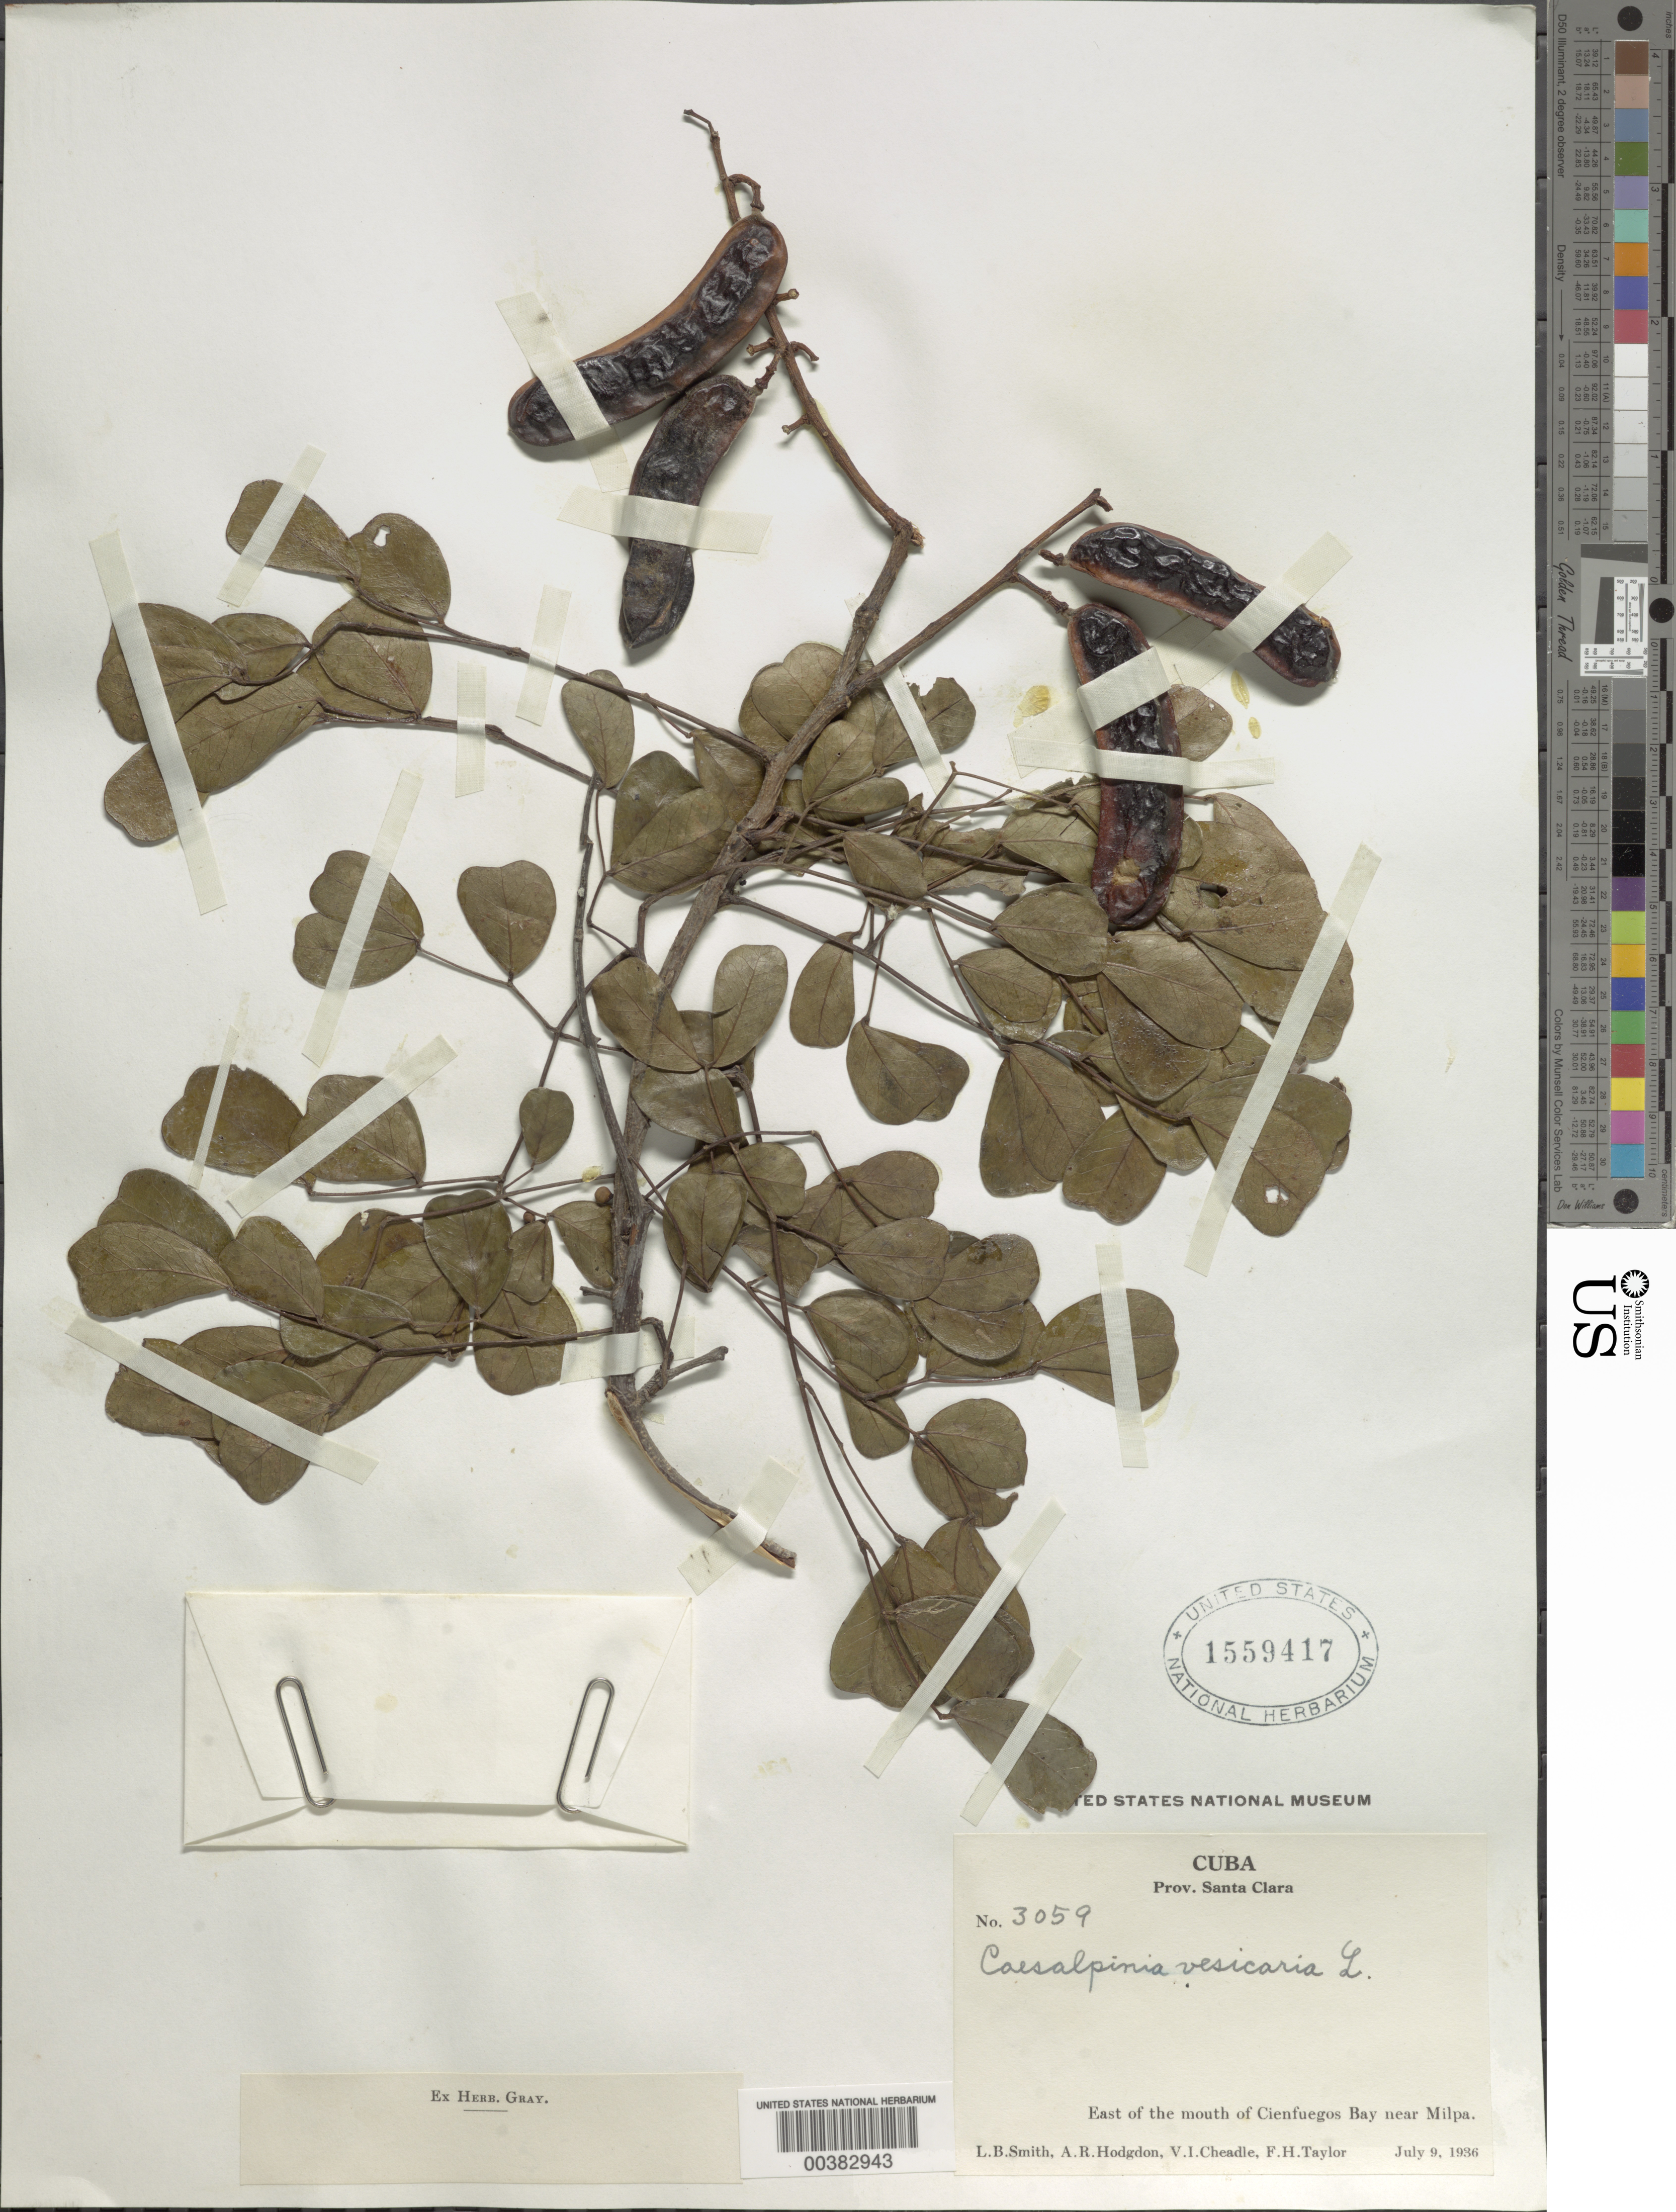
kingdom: Plantae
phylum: Tracheophyta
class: Magnoliopsida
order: Fabales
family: Fabaceae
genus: Tara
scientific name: Tara vesicaria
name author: (L.) Molinari et al.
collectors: L. Smith, A. R. Hodgdon, V. I. Cheadle & F. H. Taylor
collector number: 3059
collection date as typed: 09 Jul 1936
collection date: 1936-07-09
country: Cuba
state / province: Las Villas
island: Greater Antilles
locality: E of the mouth of the cienfuegos bay near milpa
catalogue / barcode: US 1559417